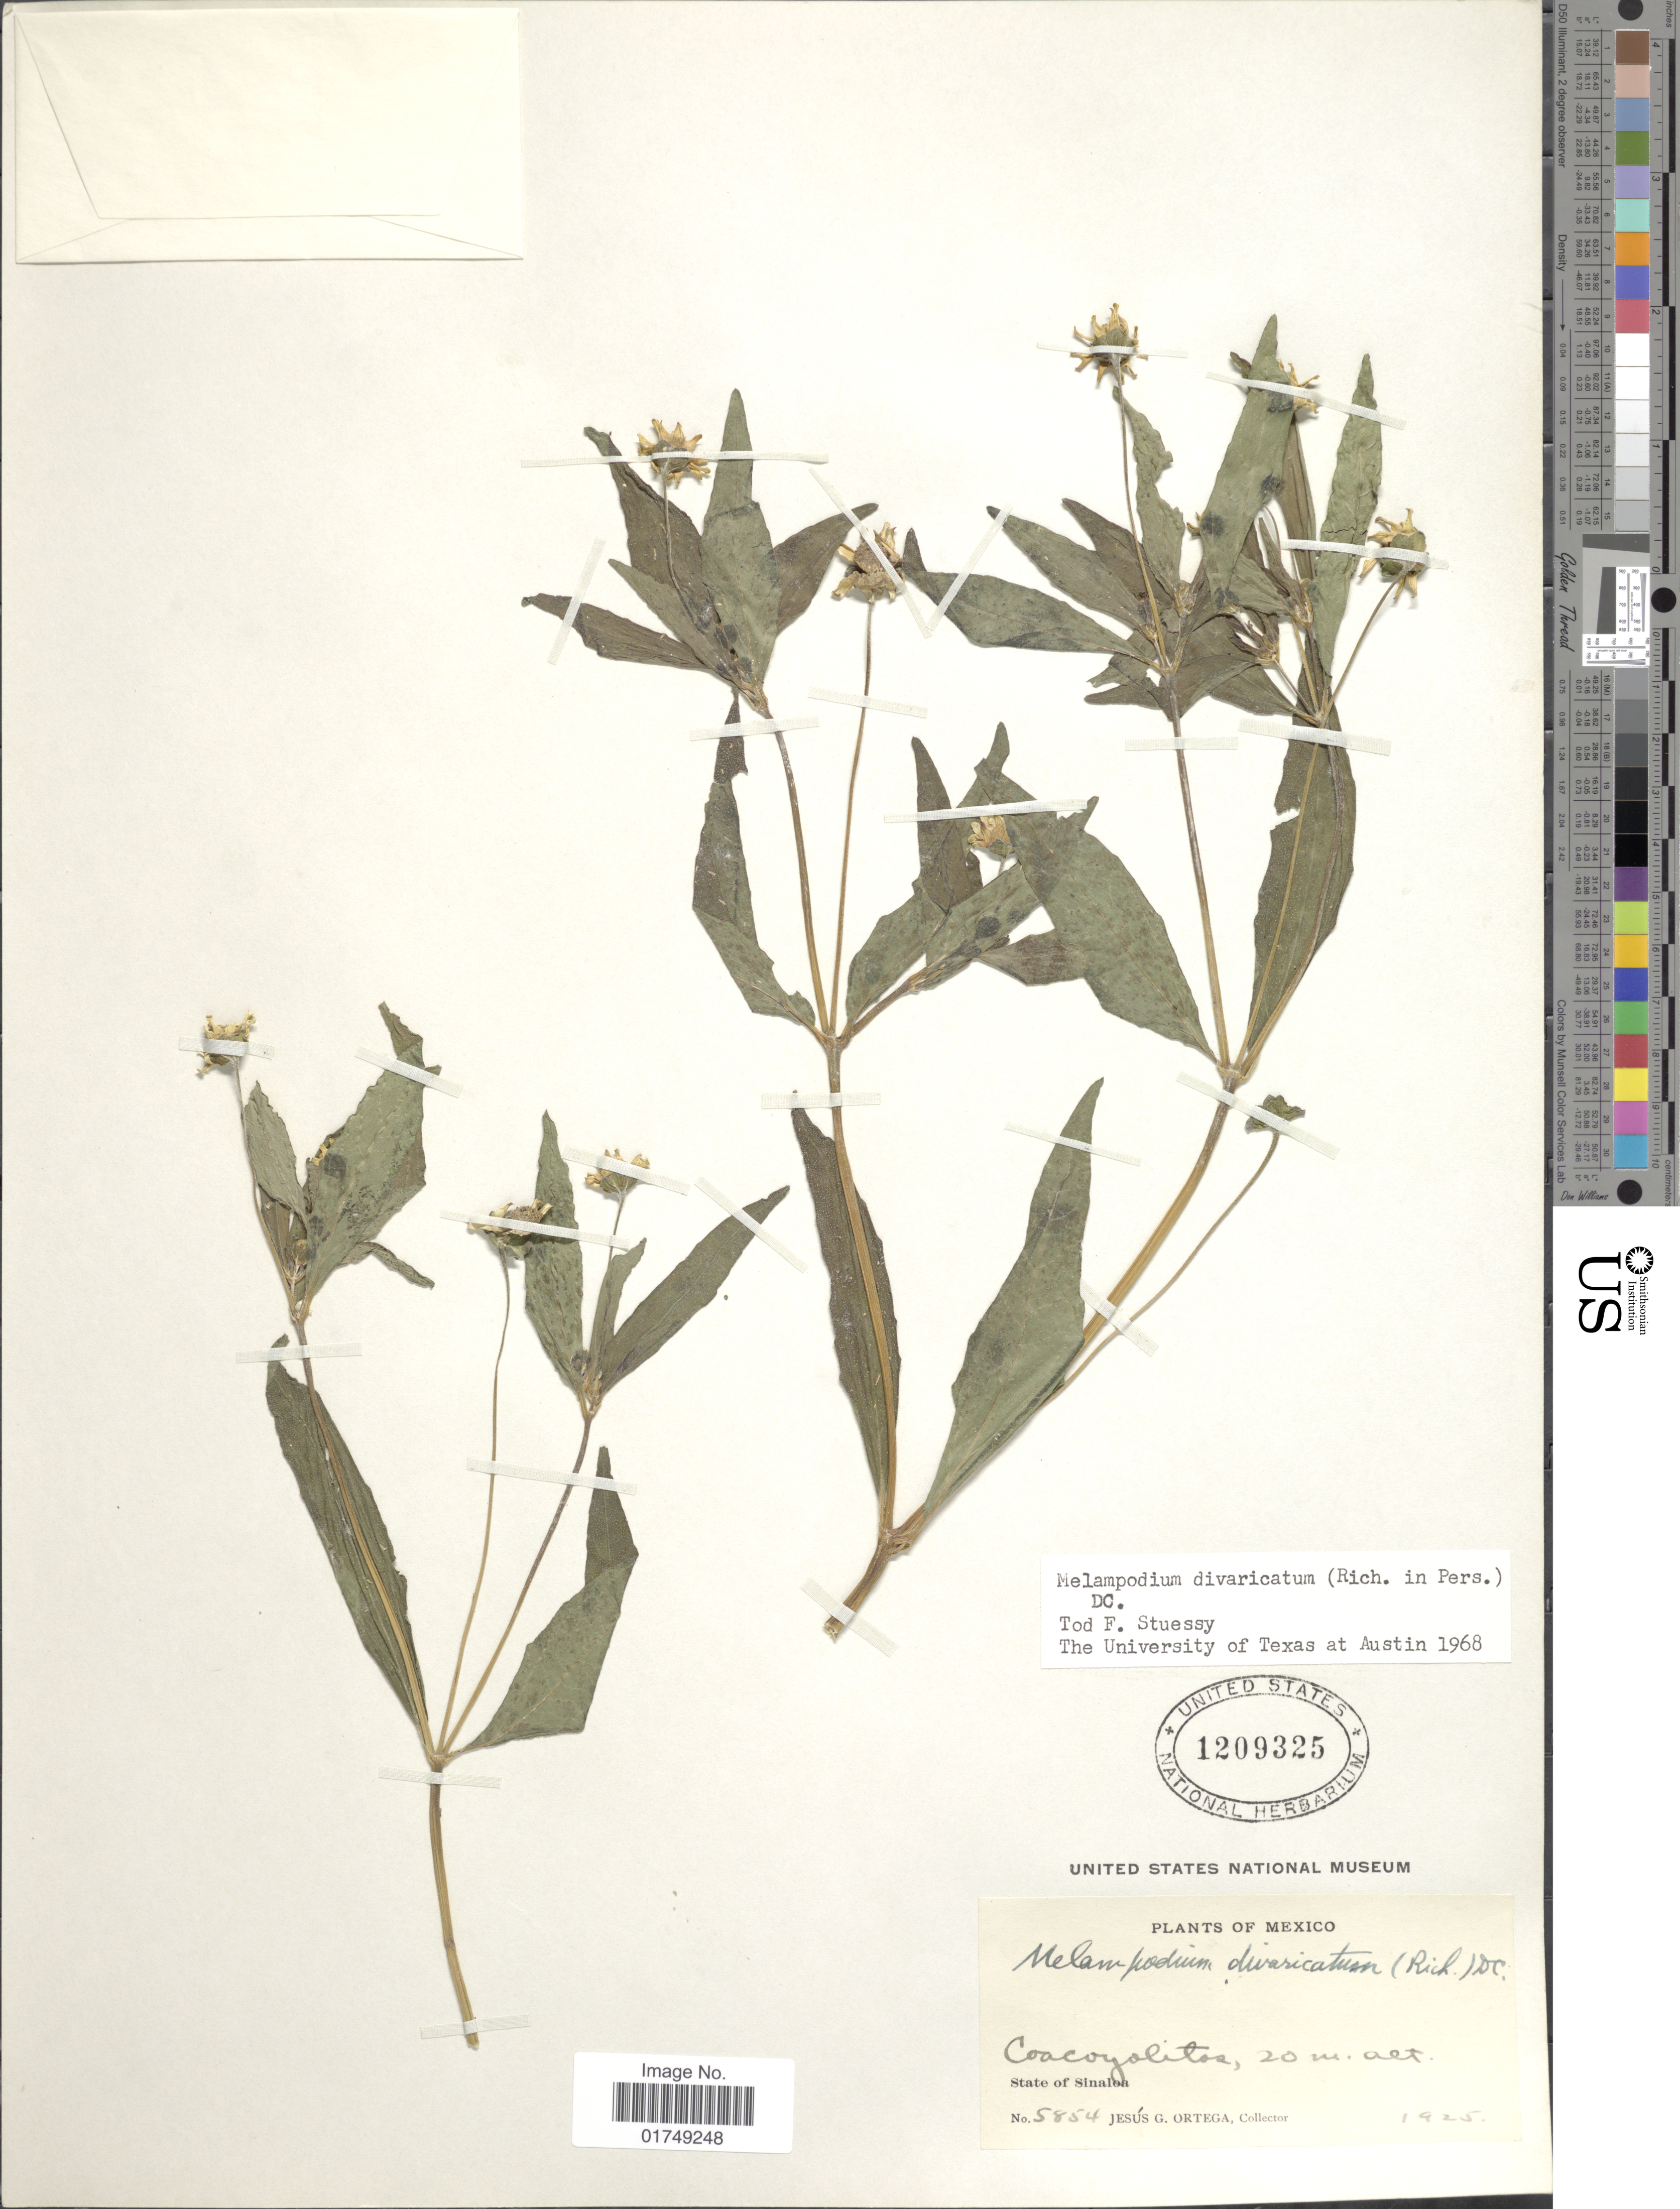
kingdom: Plantae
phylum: Tracheophyta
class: Magnoliopsida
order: Asterales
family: Asteraceae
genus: Melampodium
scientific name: Melampodium divaricatum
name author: (Rich.) DC.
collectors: J. Ortega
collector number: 5854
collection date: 1925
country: Mexico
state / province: Sinaloa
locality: Coacoyolitos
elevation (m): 20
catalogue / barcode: US 1209325